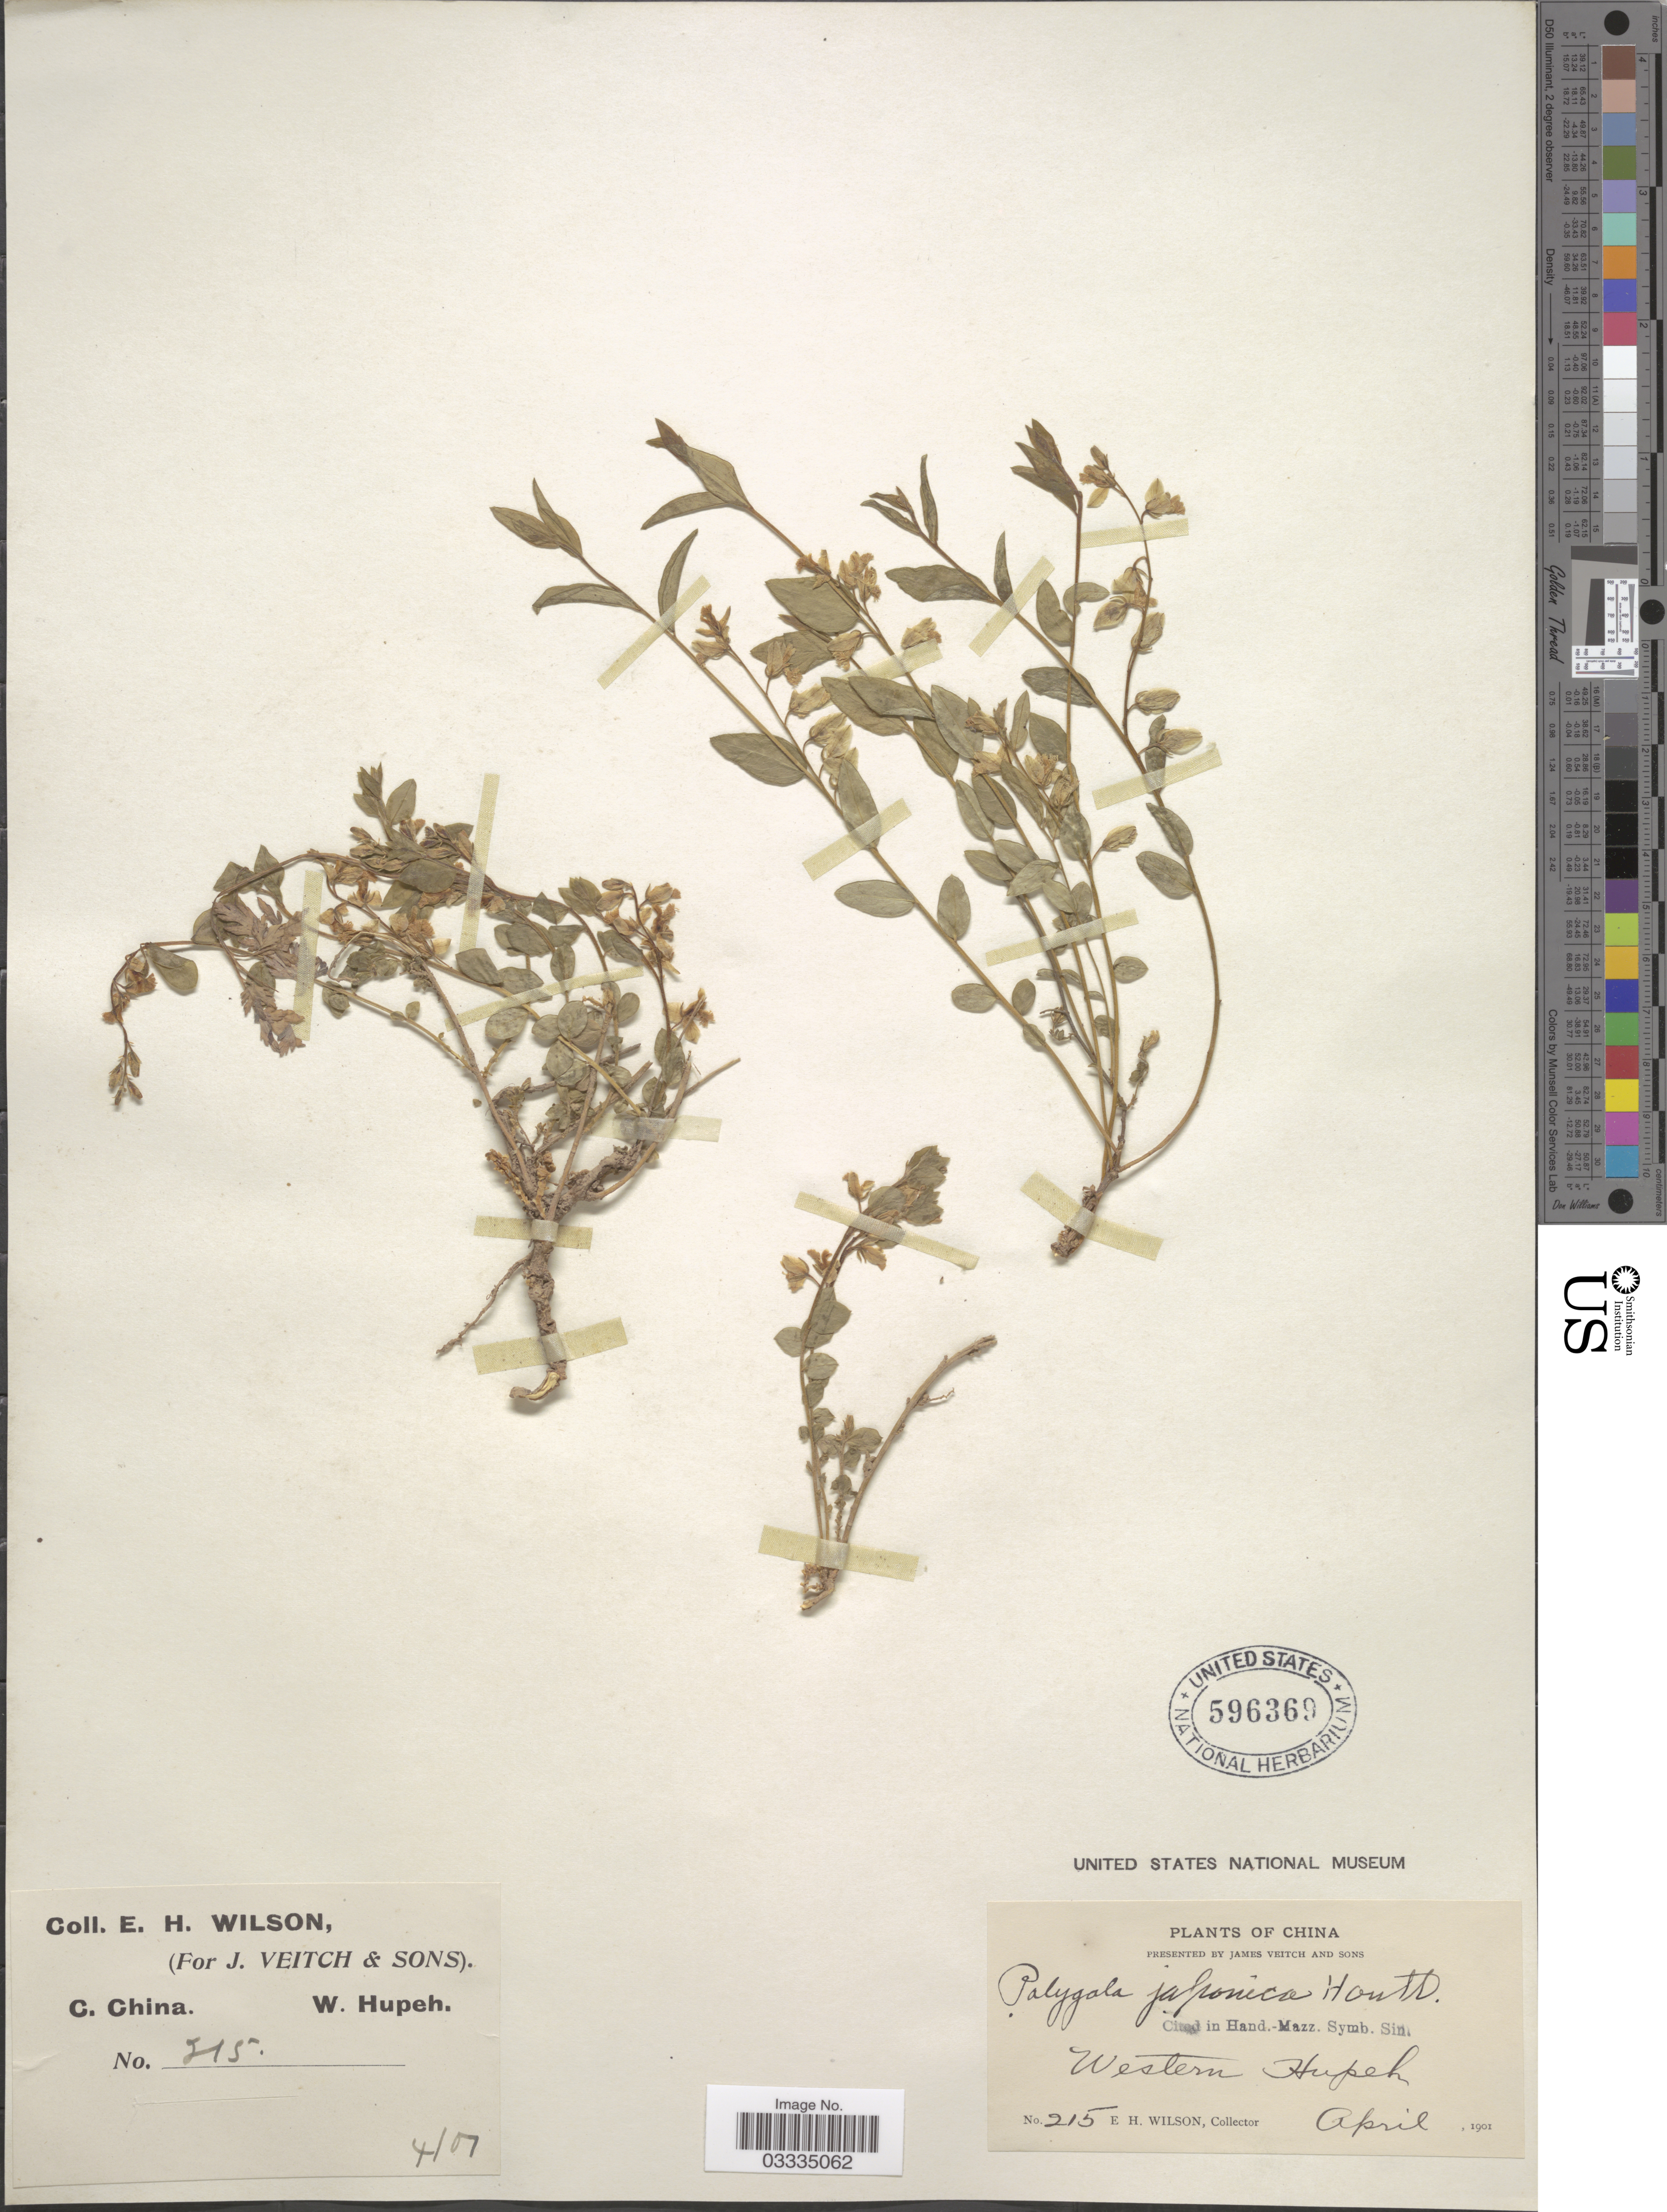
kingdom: Plantae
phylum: Tracheophyta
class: Magnoliopsida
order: Fabales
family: Polygalaceae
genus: Polygala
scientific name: Polygala japonica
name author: Houtt.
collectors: E. Wilson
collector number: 215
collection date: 1901-04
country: China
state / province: Hubei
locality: C. China. Western Hupeh.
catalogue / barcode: US 596369